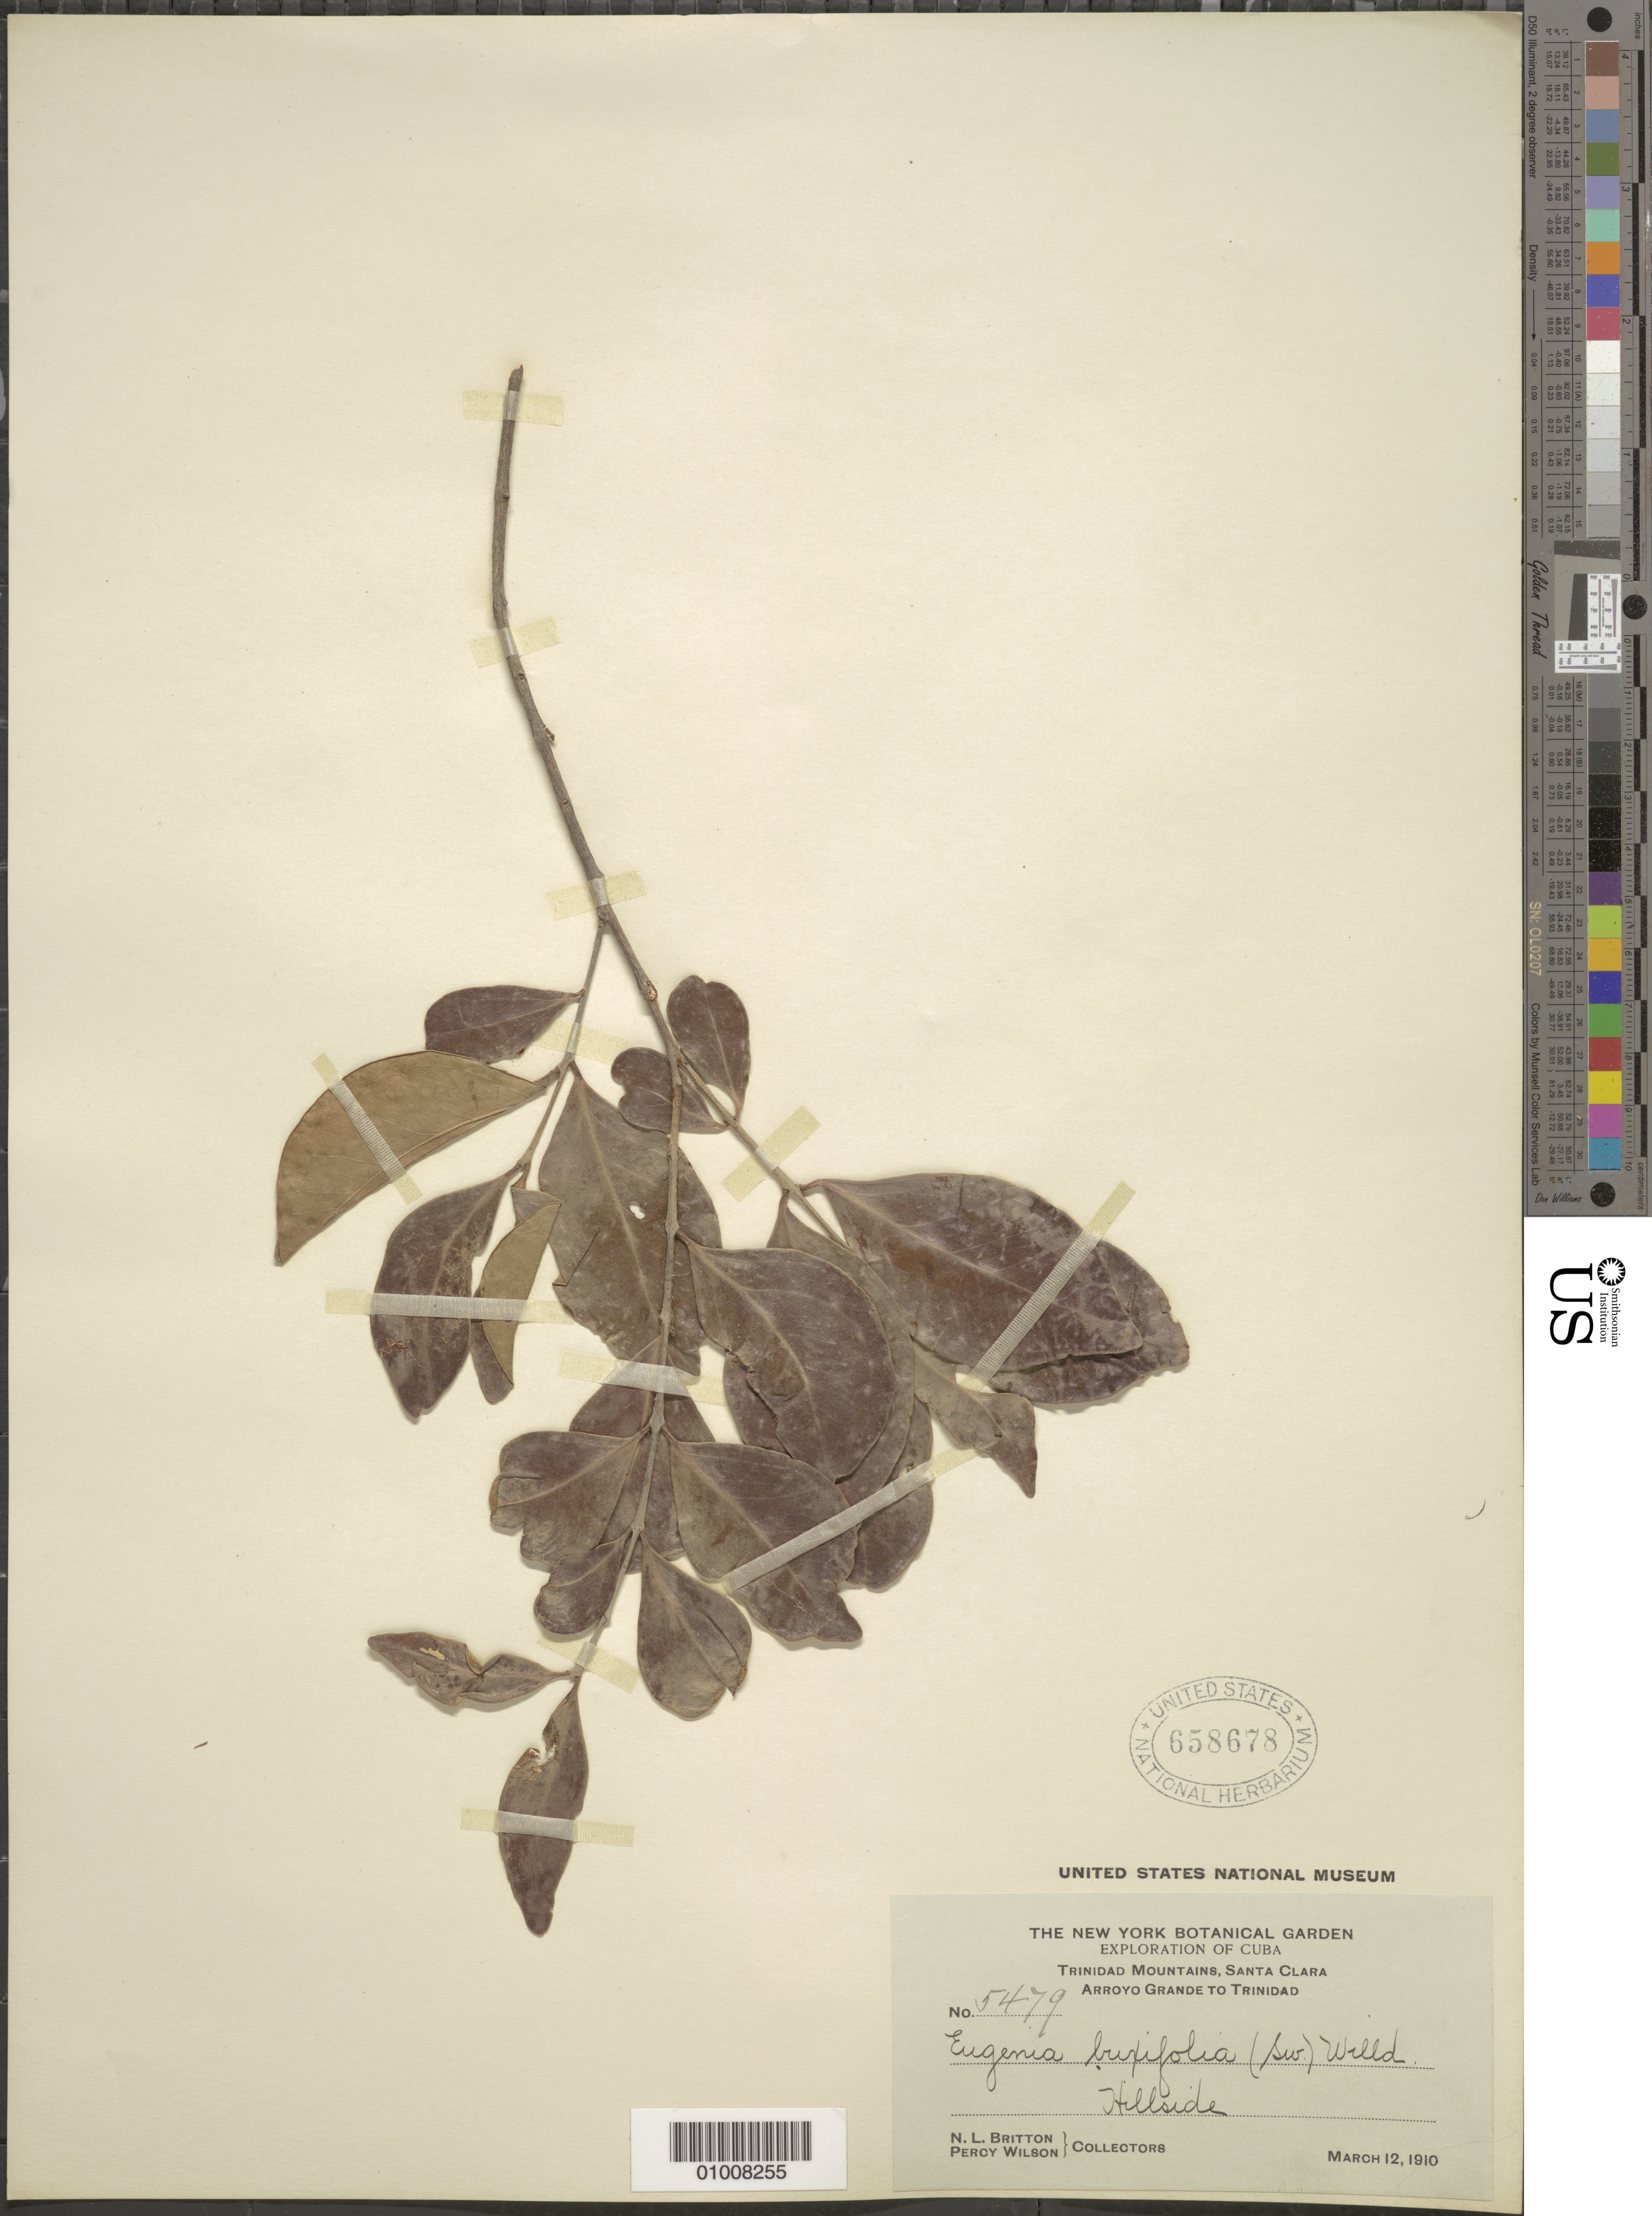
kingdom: Plantae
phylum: Tracheophyta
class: Magnoliopsida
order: Myrtales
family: Myrtaceae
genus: Eugenia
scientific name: Eugenia foetida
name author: Pers.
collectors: N. Britton & P. Wilson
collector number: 5479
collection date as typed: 12 Mar 1910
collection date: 1910-03-12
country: Cuba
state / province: Villa Clara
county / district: Santa Clara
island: Cuba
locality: Trinidad Mountains, Arroyo Grande to Trinidad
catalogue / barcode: US 658678